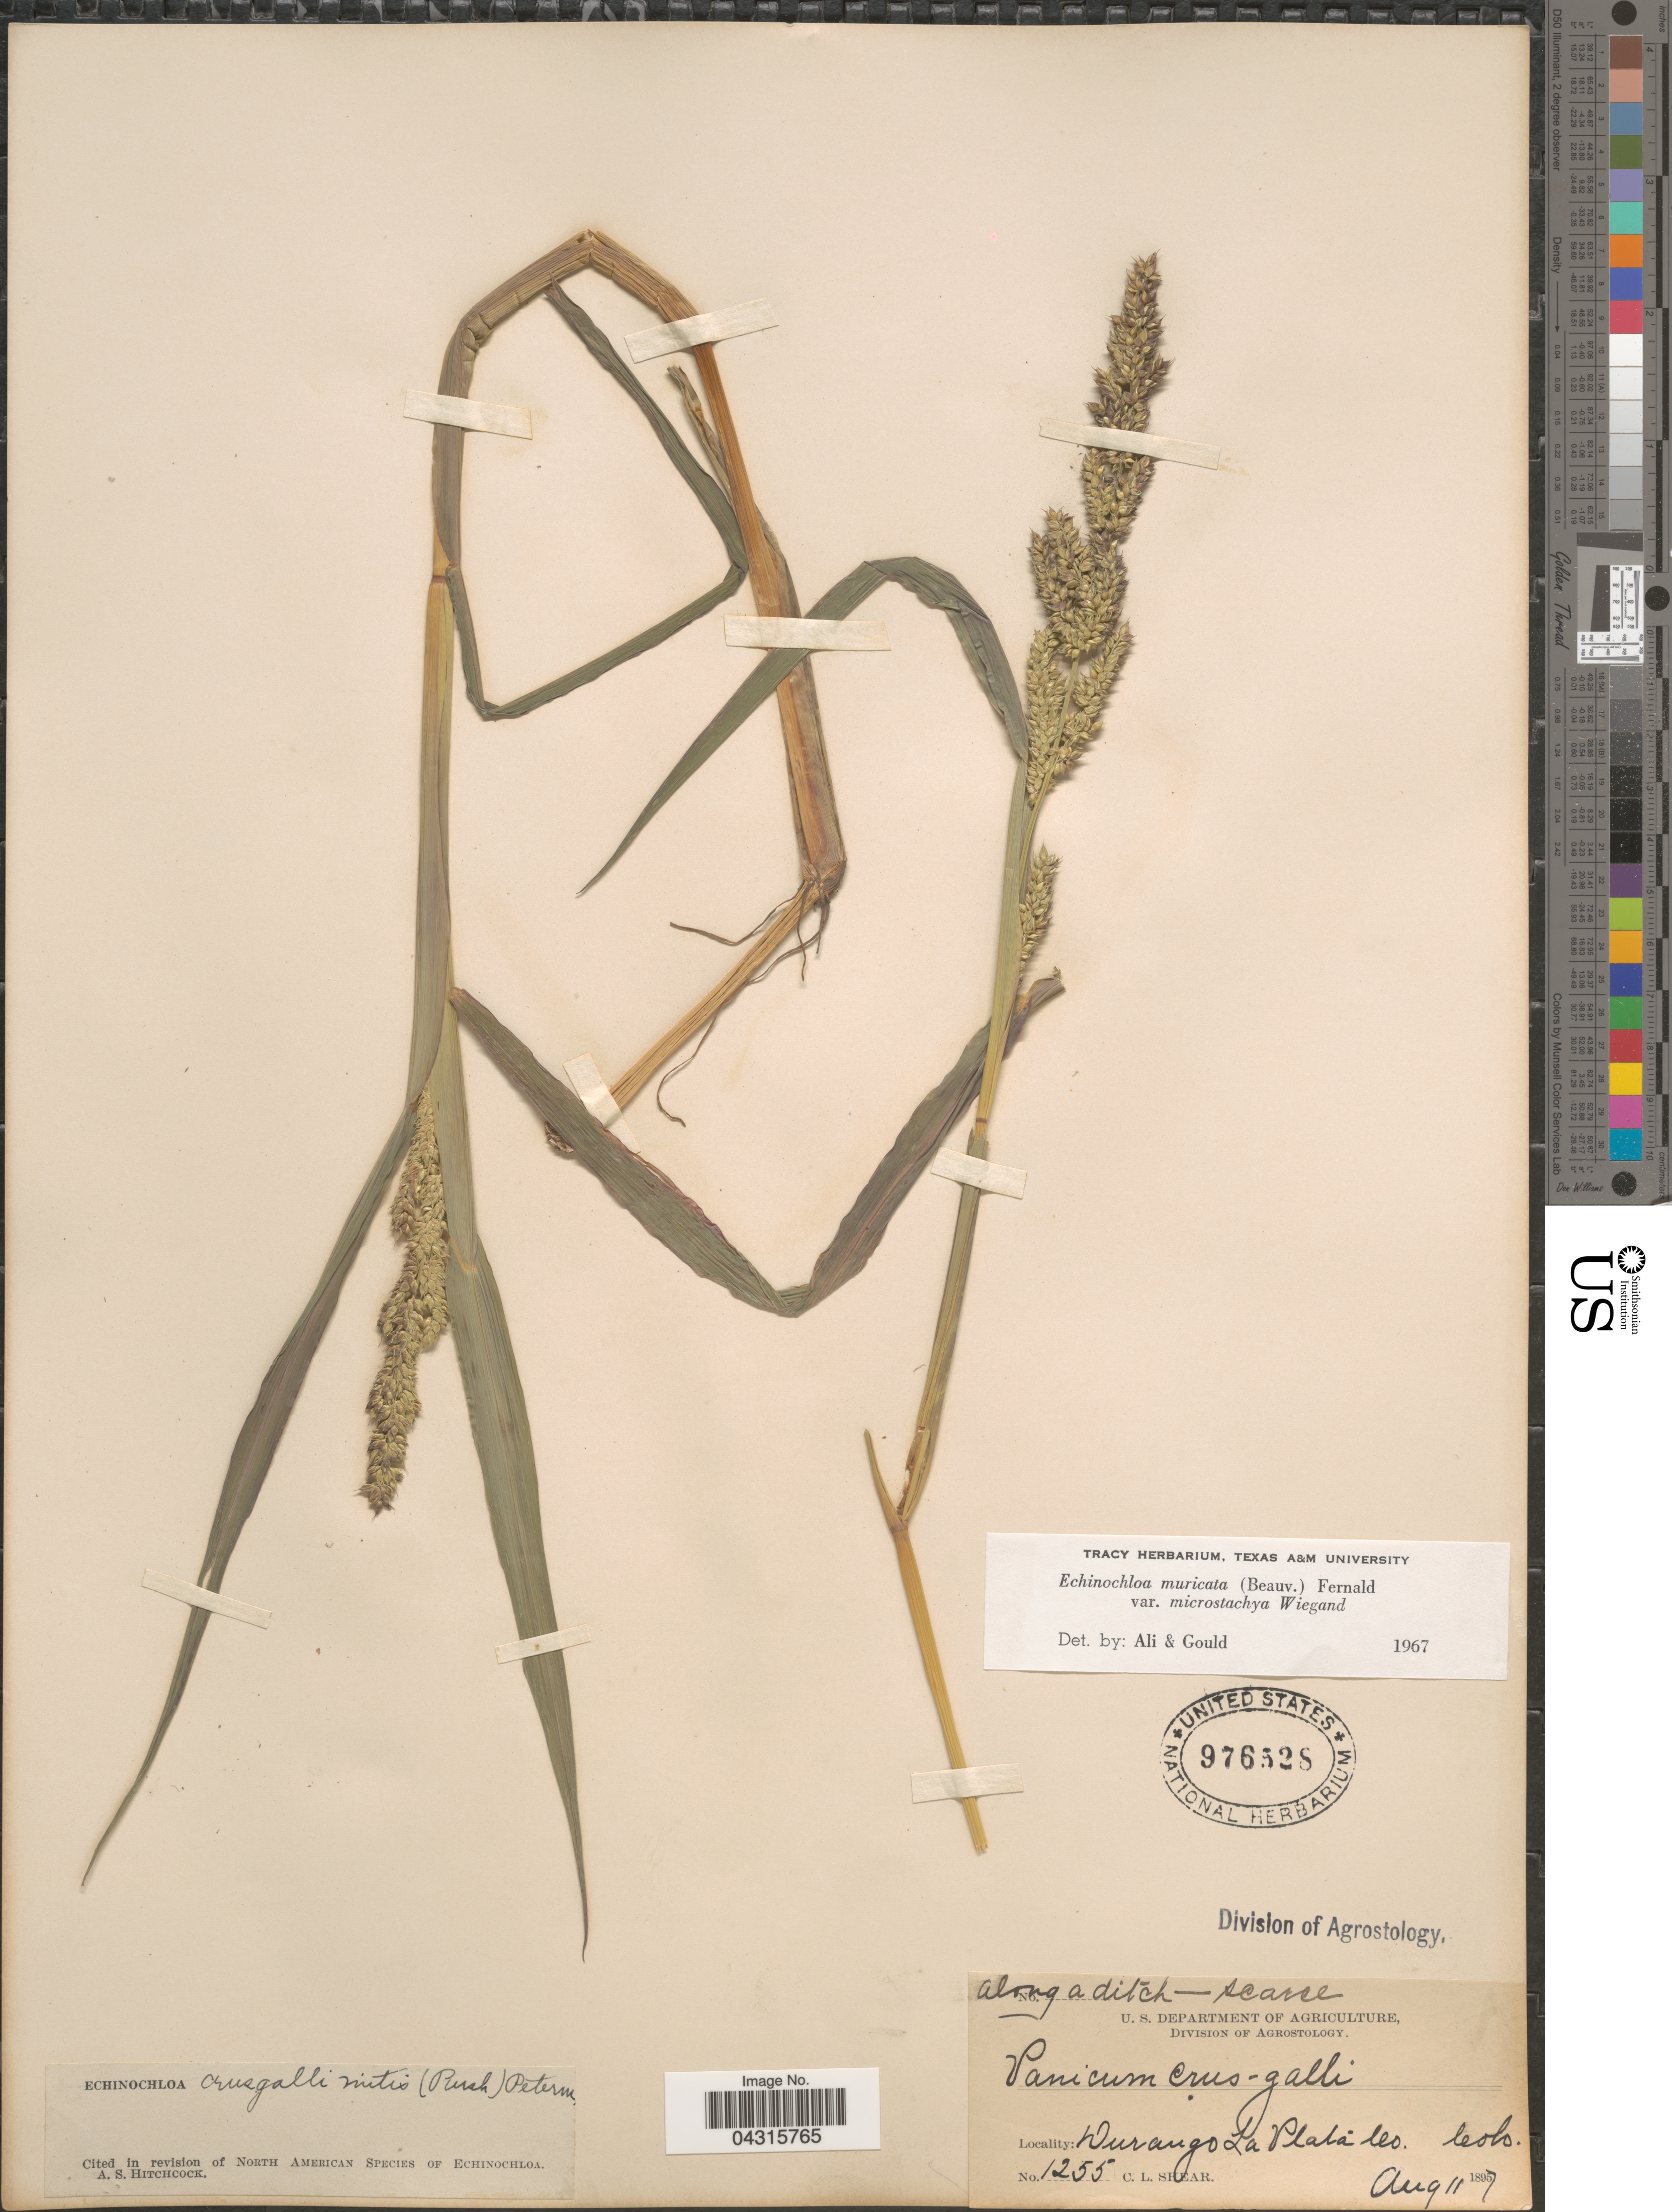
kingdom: Plantae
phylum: Tracheophyta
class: Liliopsida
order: Poales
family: Poaceae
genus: Echinochloa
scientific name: Echinochloa muricata var. microstachya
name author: Wiegand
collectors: C. L. Shear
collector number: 1255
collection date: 1897-08-11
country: United States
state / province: Colorado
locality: Durango La Plata Co.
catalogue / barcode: US 976528